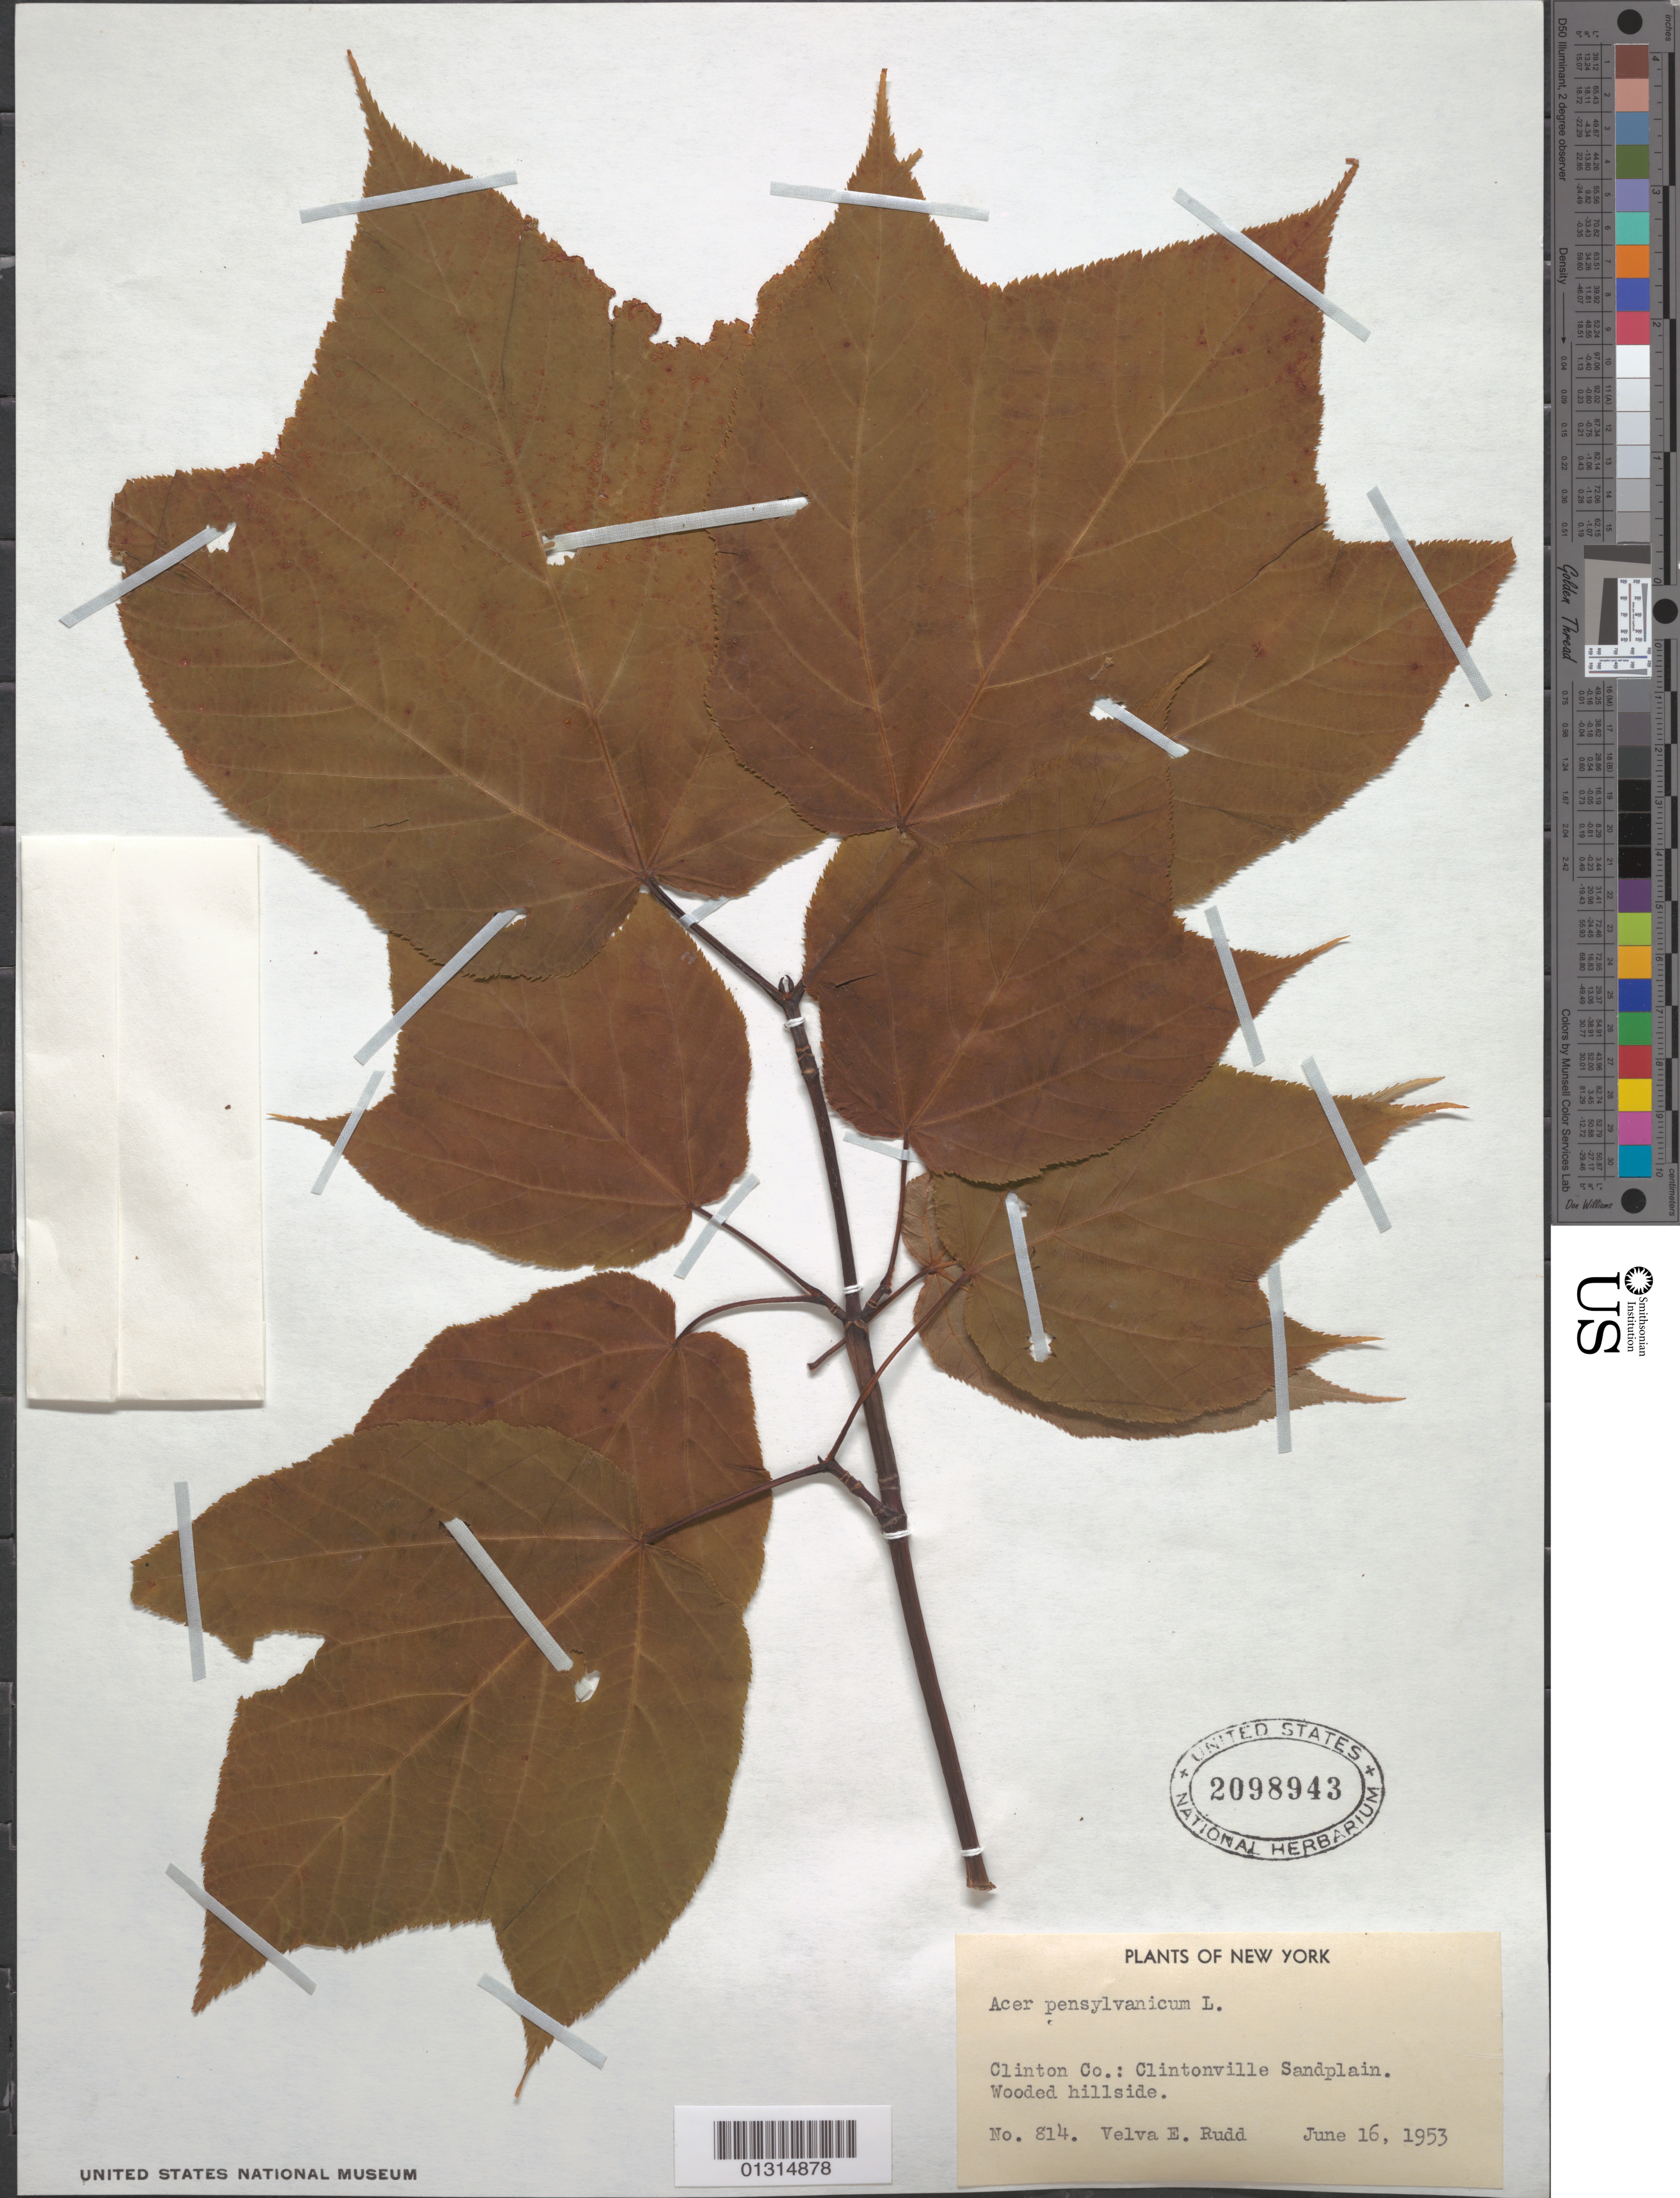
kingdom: Plantae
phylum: Tracheophyta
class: Magnoliopsida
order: Sapindales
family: Sapindaceae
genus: Acer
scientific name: Acer pensylvanicum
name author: L.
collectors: V. E. Rudd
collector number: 814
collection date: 1953-06-16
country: United States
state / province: New York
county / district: Clinton County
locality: Clinton County, Clintonville Sandplain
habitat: Wooded hillside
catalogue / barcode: US 2098943